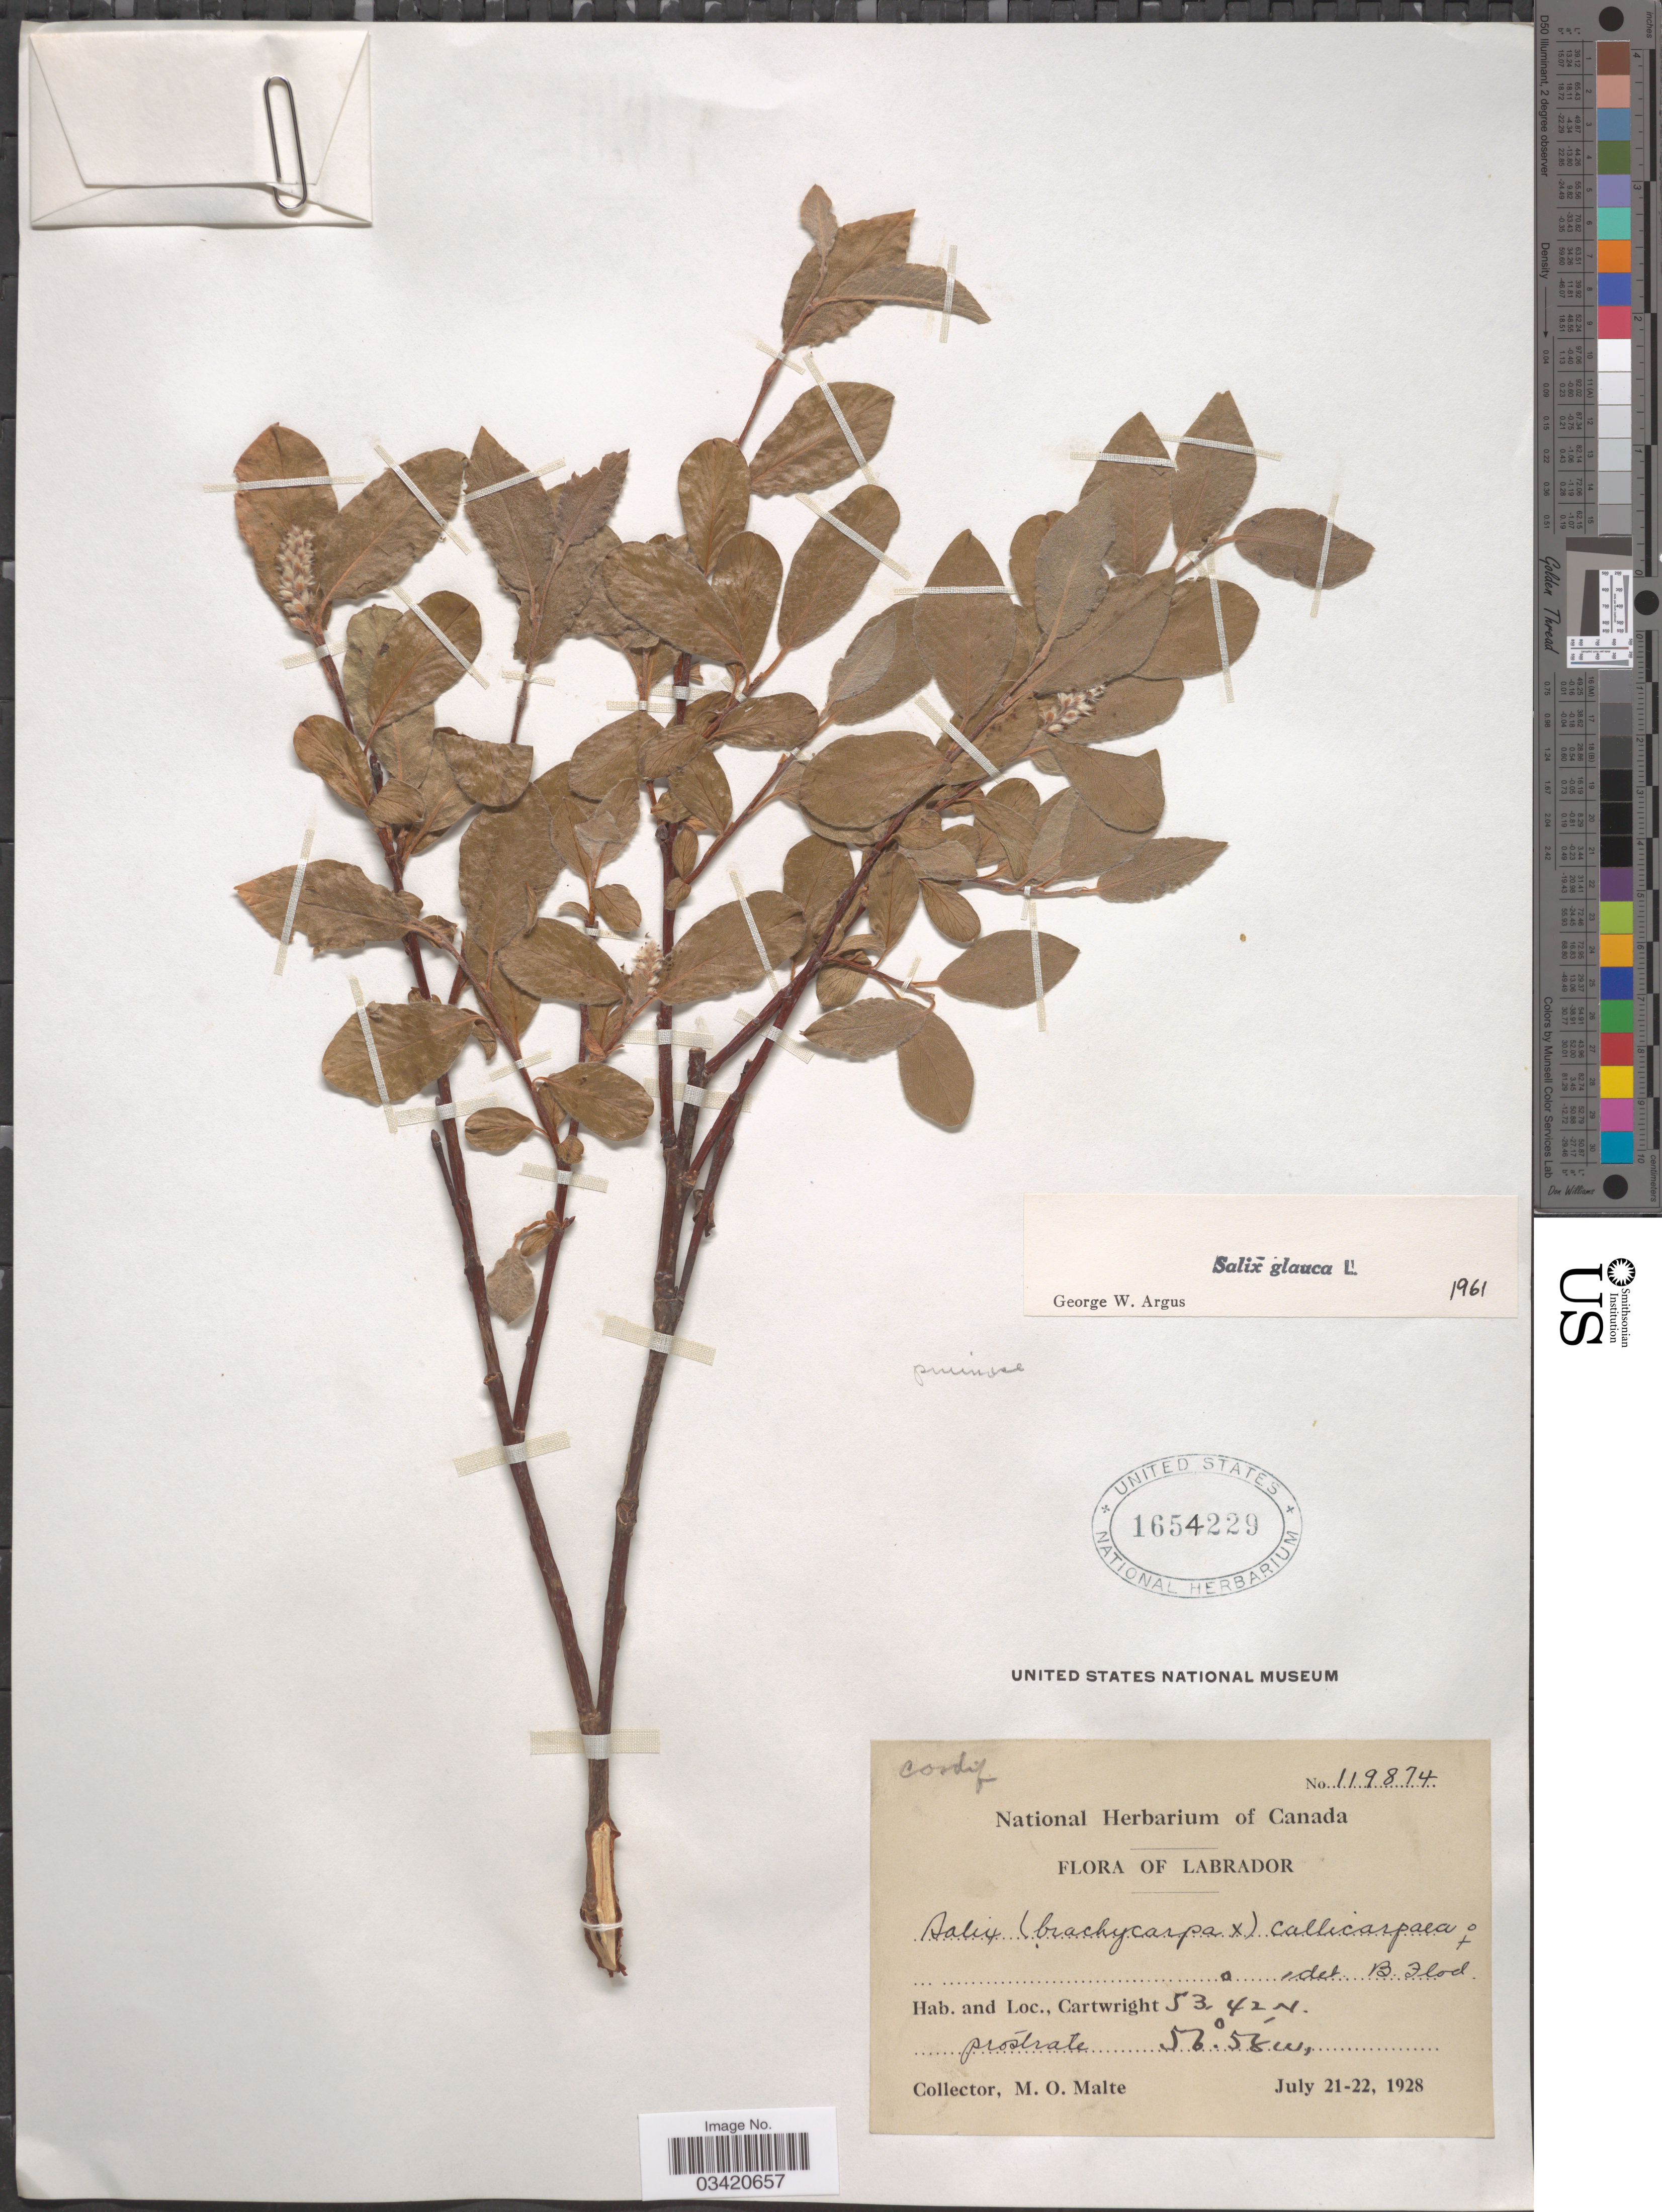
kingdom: Plantae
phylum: Tracheophyta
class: Magnoliopsida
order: Malpighiales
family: Salicaceae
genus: Salix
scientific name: Salix glauca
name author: L.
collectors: M. O. Malte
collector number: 119874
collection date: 1928-07-21/1928-07-22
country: Canada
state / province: Newfoundland and Labrador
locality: Labrador. Cartwright.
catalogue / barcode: US 1654229